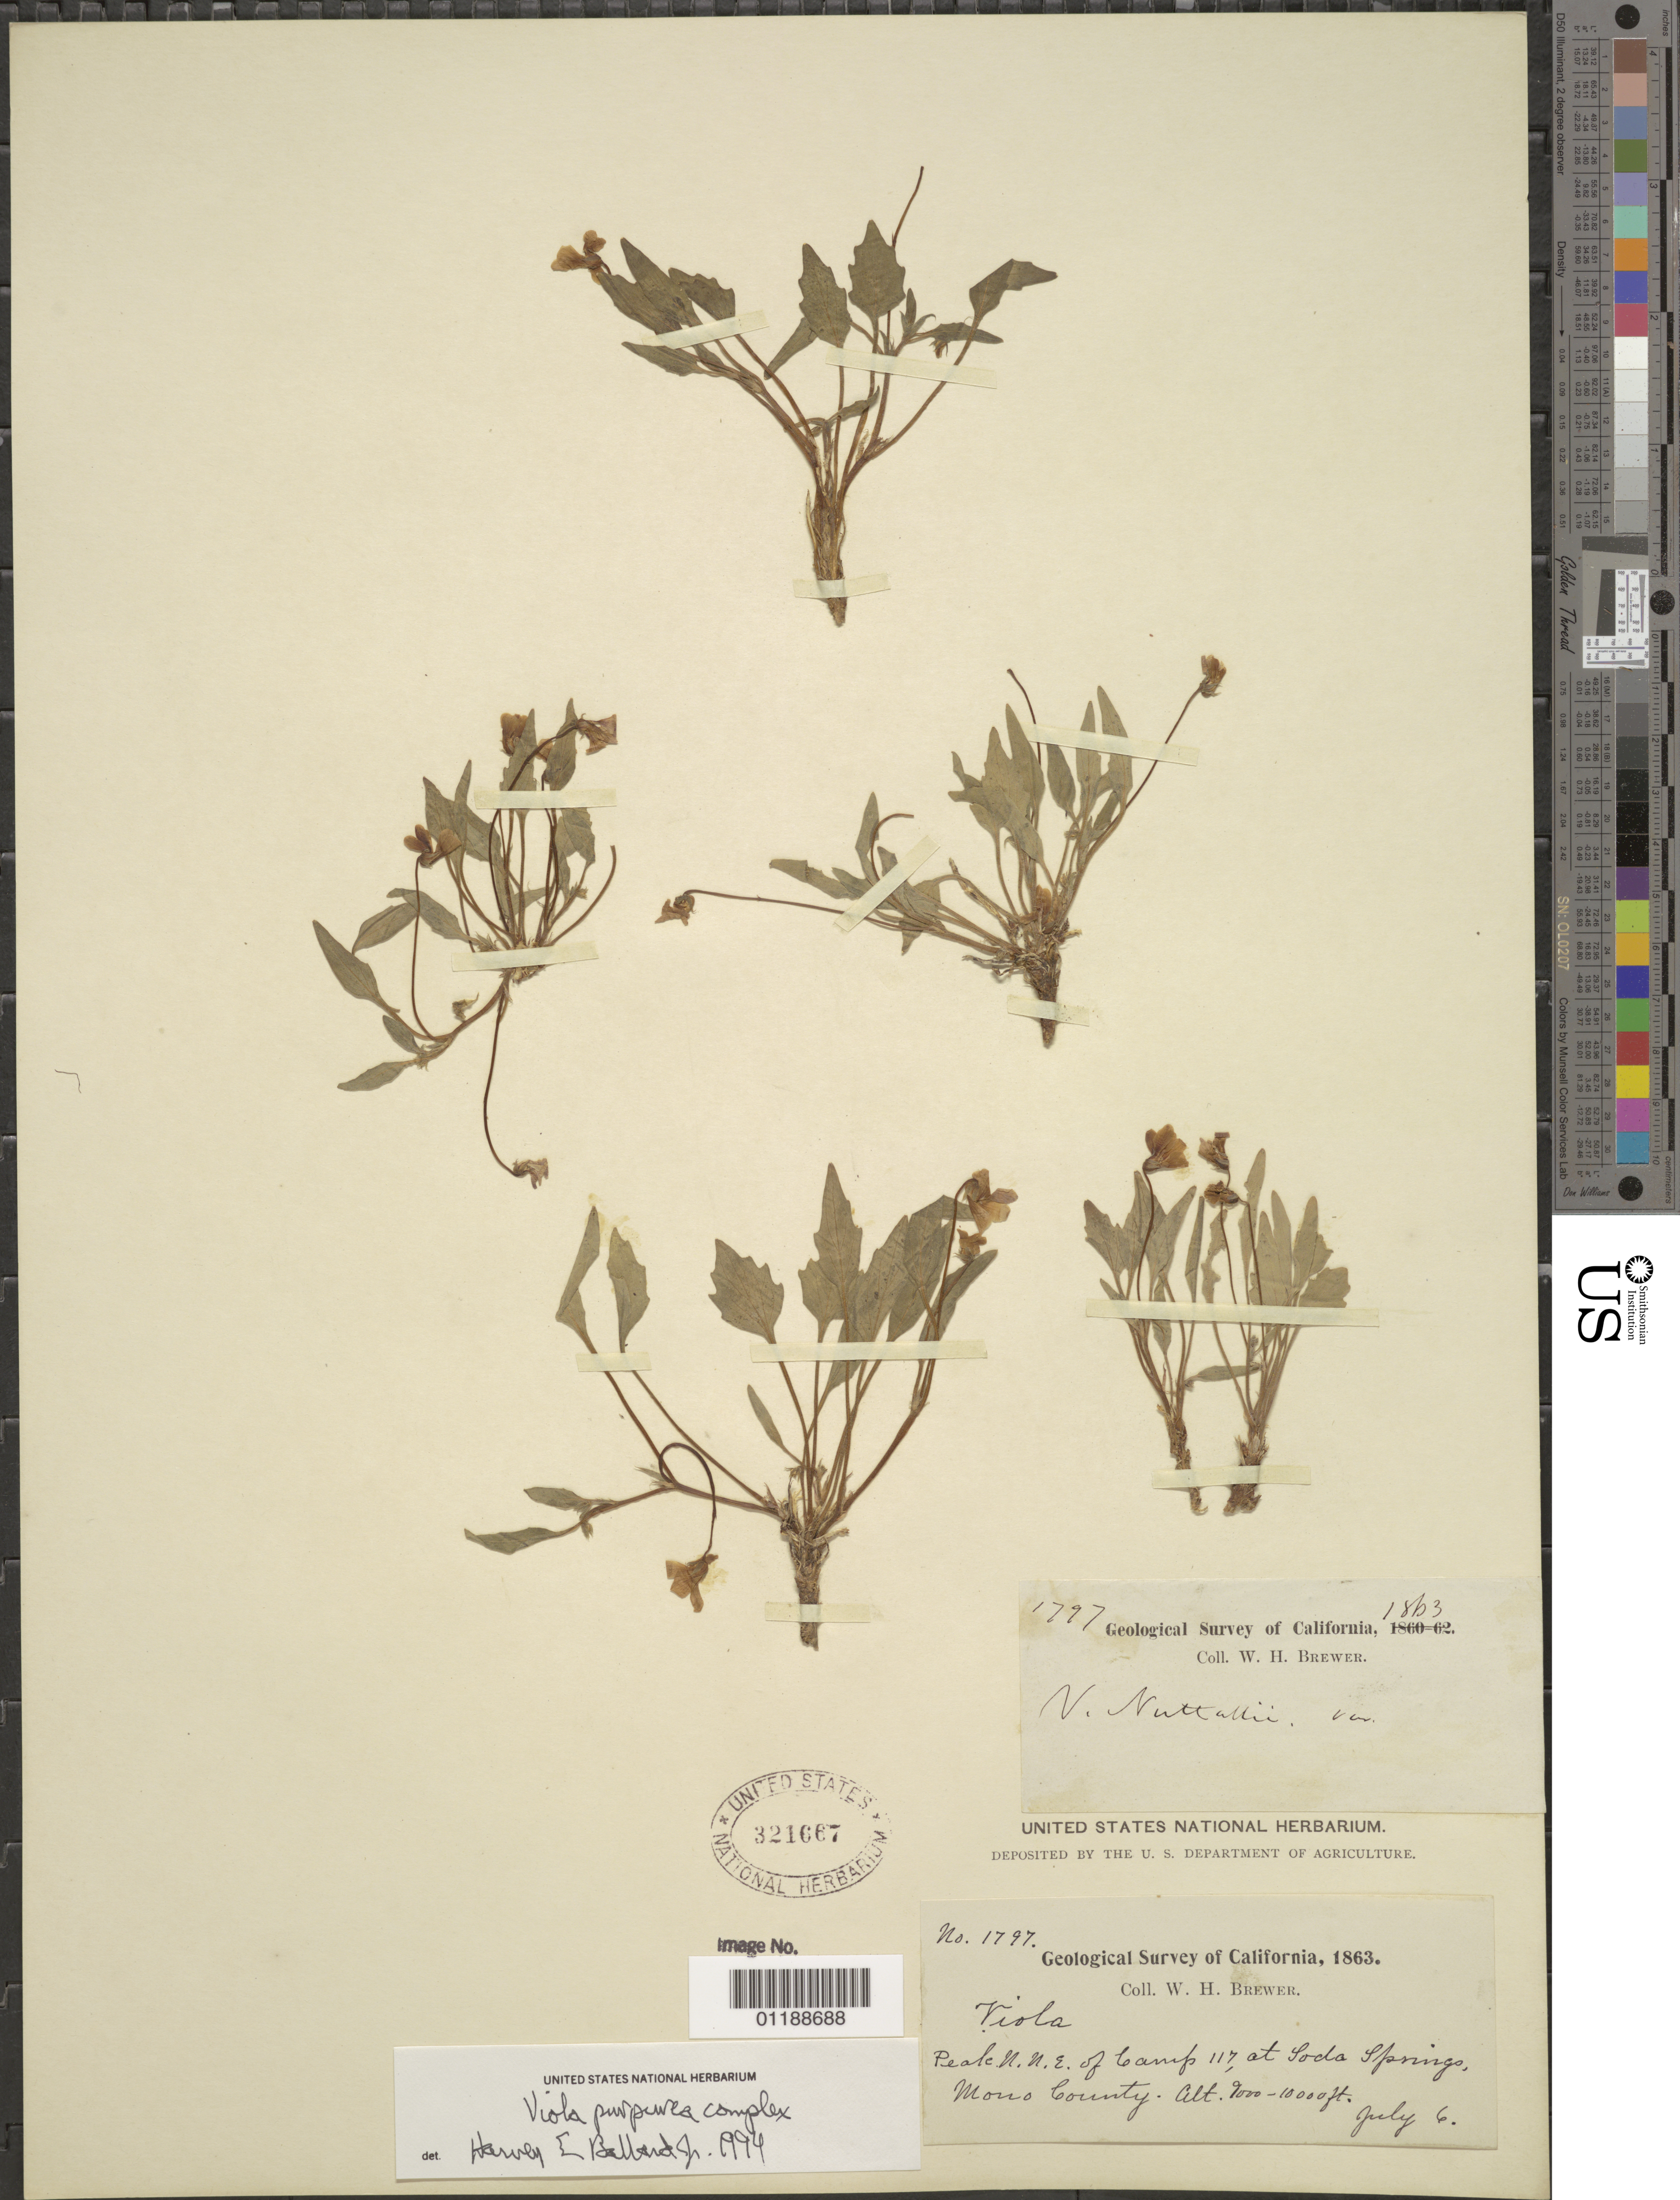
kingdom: Plantae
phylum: Tracheophyta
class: Magnoliopsida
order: Malpighiales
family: Violaceae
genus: Viola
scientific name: Viola purpurea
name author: Kellogg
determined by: Ballard, Harvey E.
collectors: W. H. Brewer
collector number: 1797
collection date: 1863-07-06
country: United States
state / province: California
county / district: Mono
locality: Peak N.N.E. of Camp 117, at Soda Springs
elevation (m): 2743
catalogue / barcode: US 321667